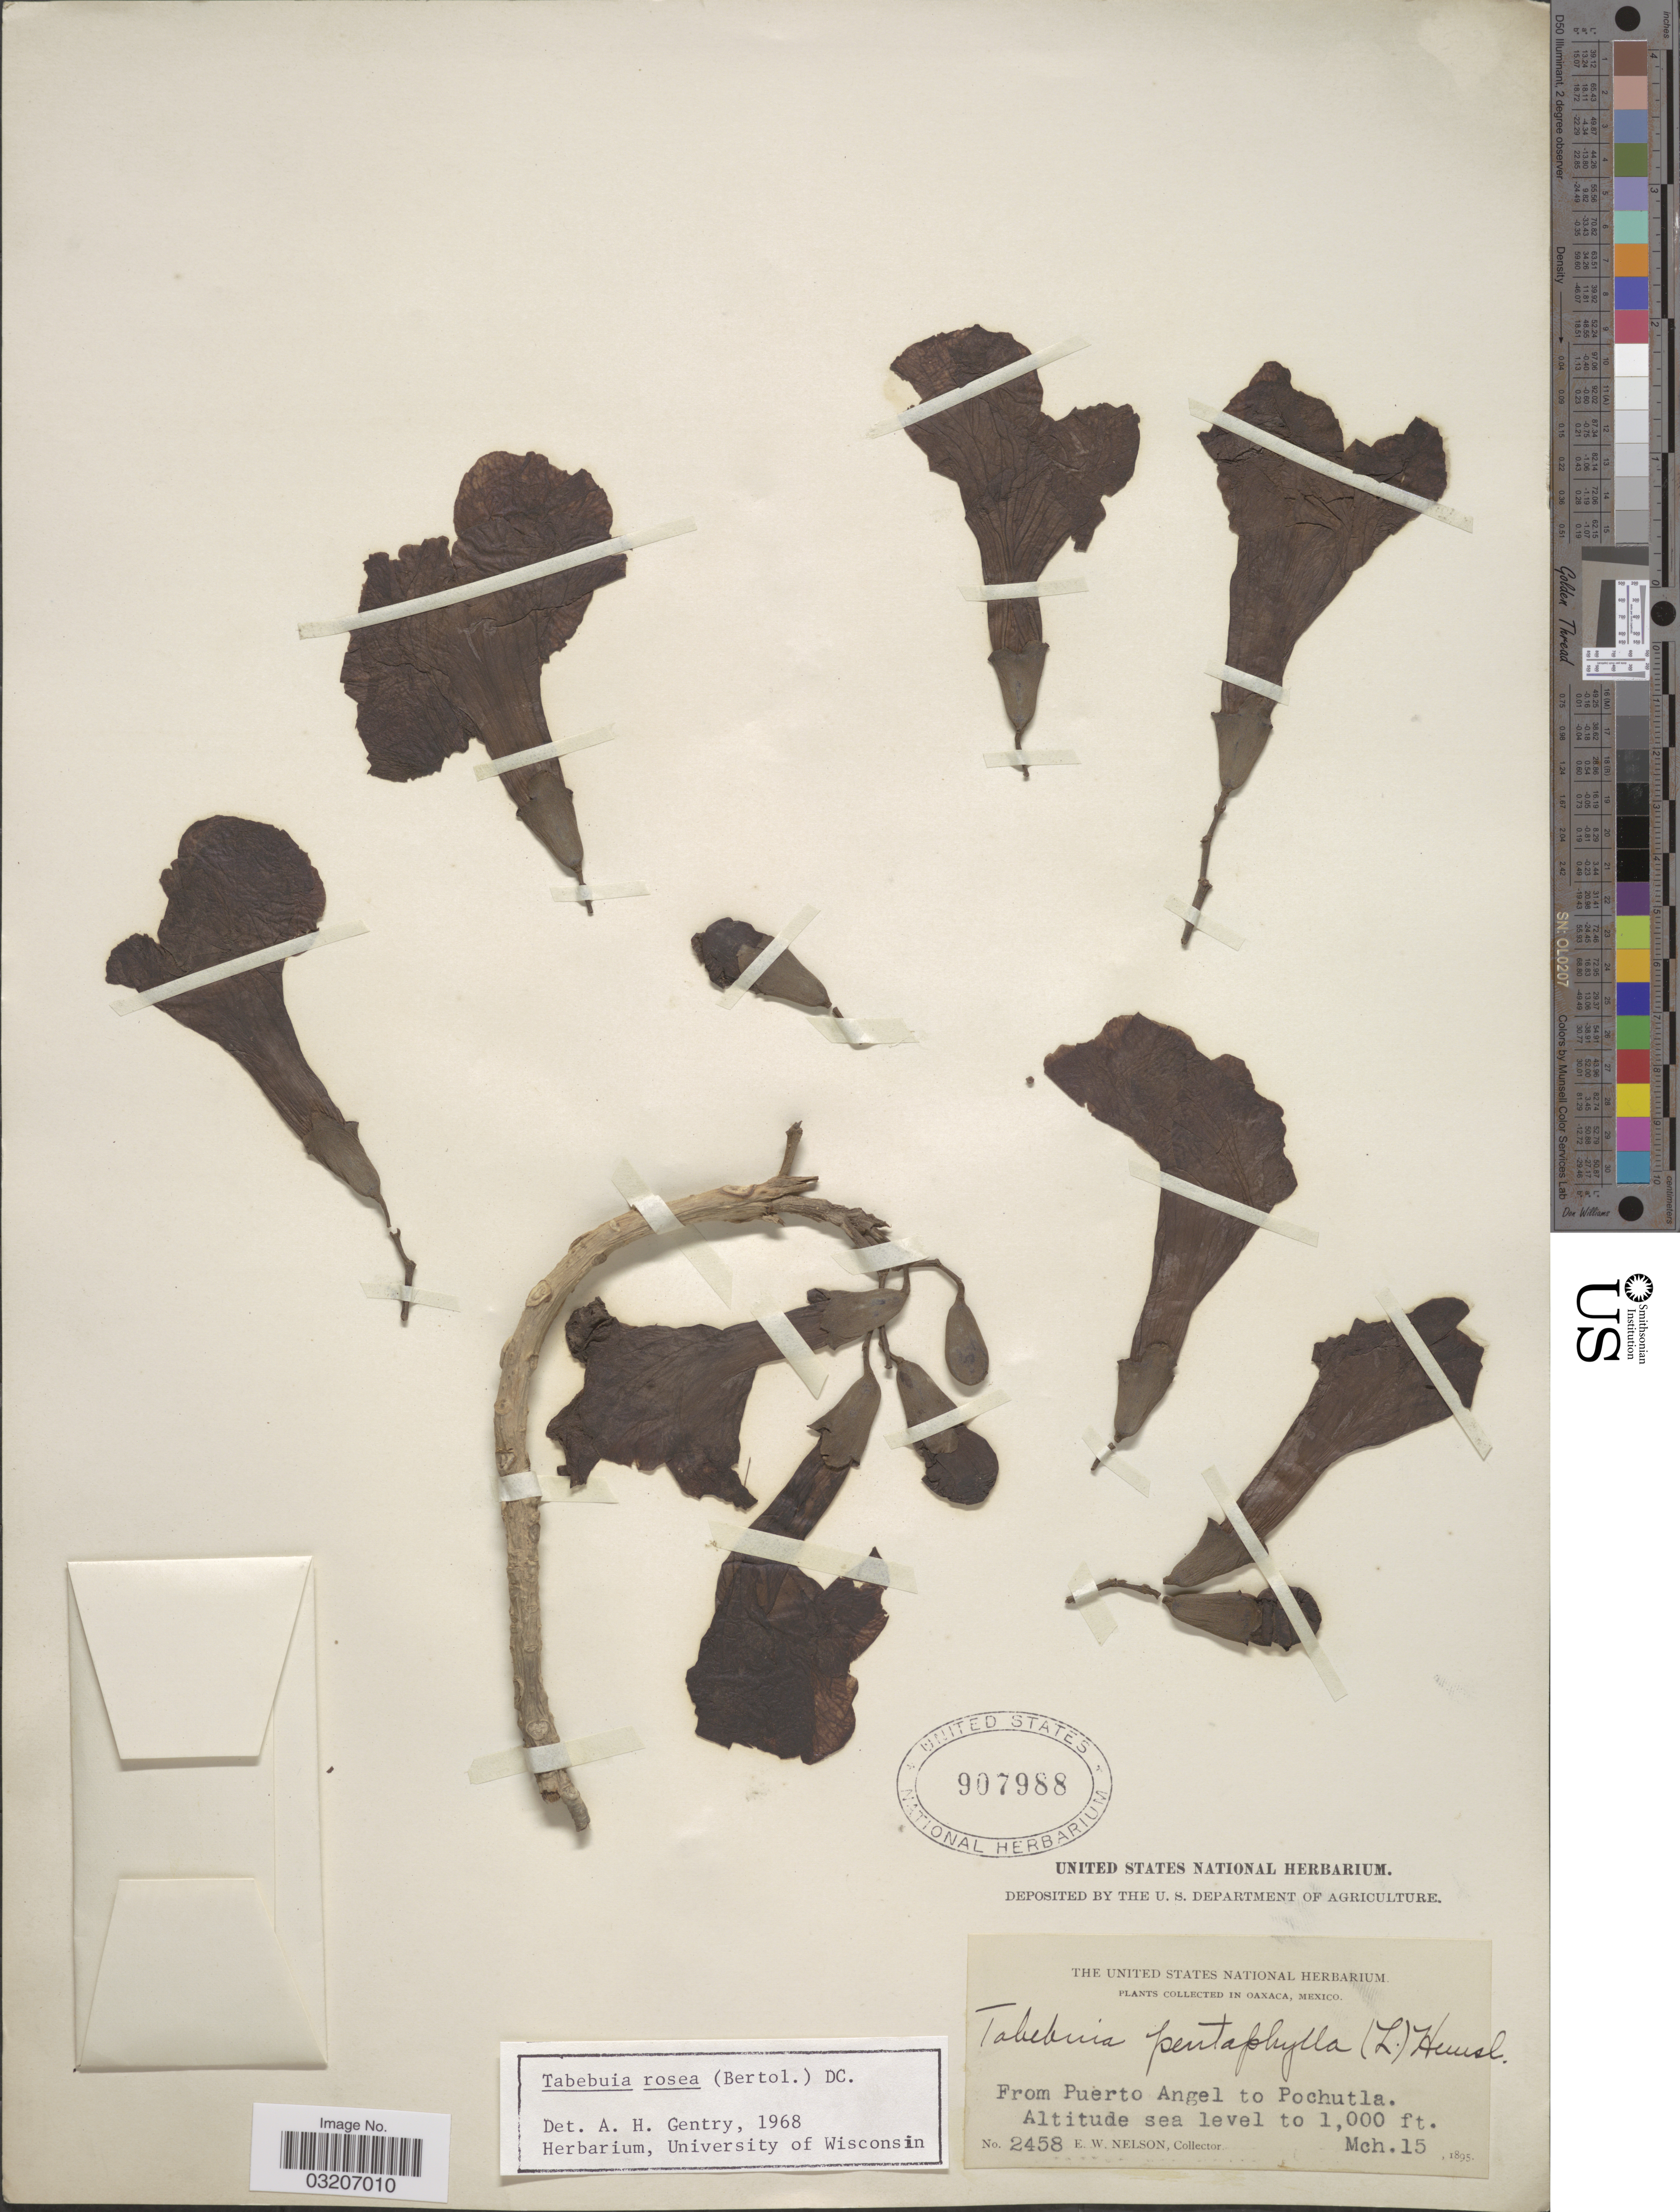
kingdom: Plantae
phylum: Tracheophyta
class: Magnoliopsida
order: Lamiales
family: Bignoniaceae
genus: Tabebuia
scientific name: Tabebuia rosea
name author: (Bertol.) DC.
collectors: E. W. Nelson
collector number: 2458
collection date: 1895-03-15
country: Mexico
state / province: Oaxaca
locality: From Puerto Angel to Pochutla.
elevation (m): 0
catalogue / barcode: US 907988